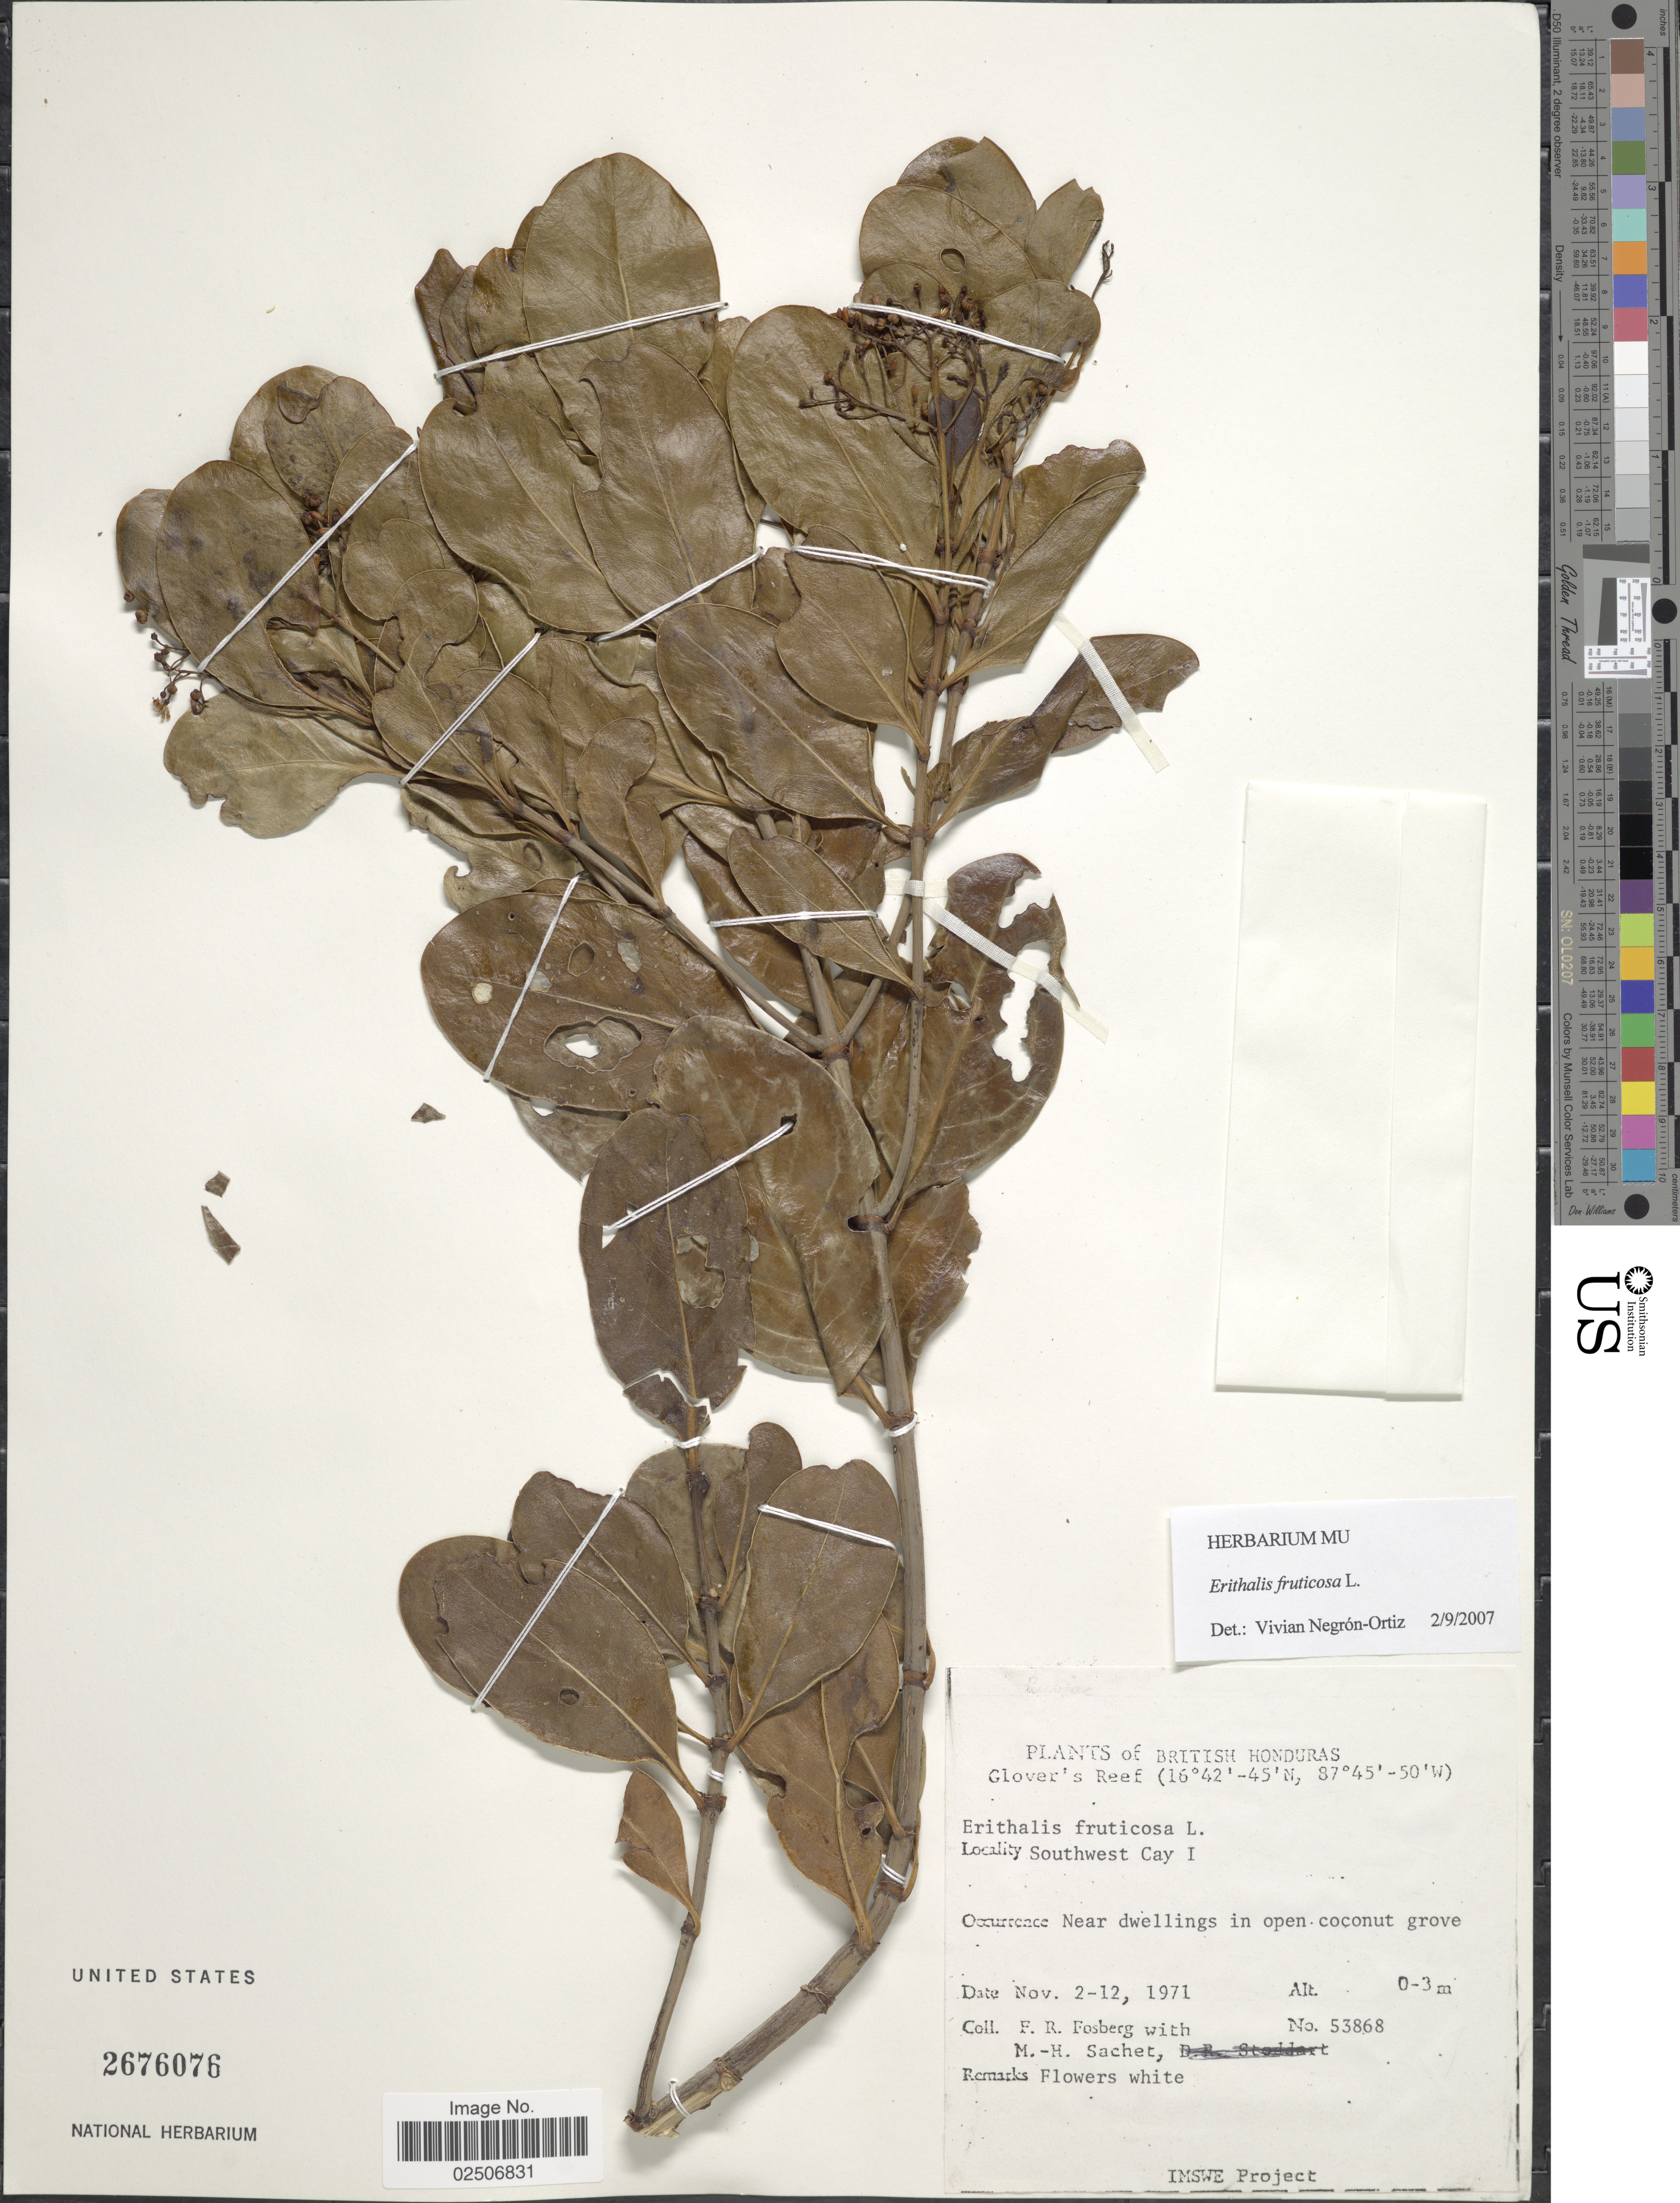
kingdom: Plantae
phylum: Tracheophyta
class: Magnoliopsida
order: Gentianales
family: Rubiaceae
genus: Erithalis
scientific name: Erithalis fruticosa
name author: L.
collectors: F. R. Fosberg & M.-H. Sachet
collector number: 53868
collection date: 1971-11-02/1971-11-12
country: Belize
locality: British Honduras, Glover's Reef, Southwest Cay I, near dwellings in open coconut grave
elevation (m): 0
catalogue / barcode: US 2676076